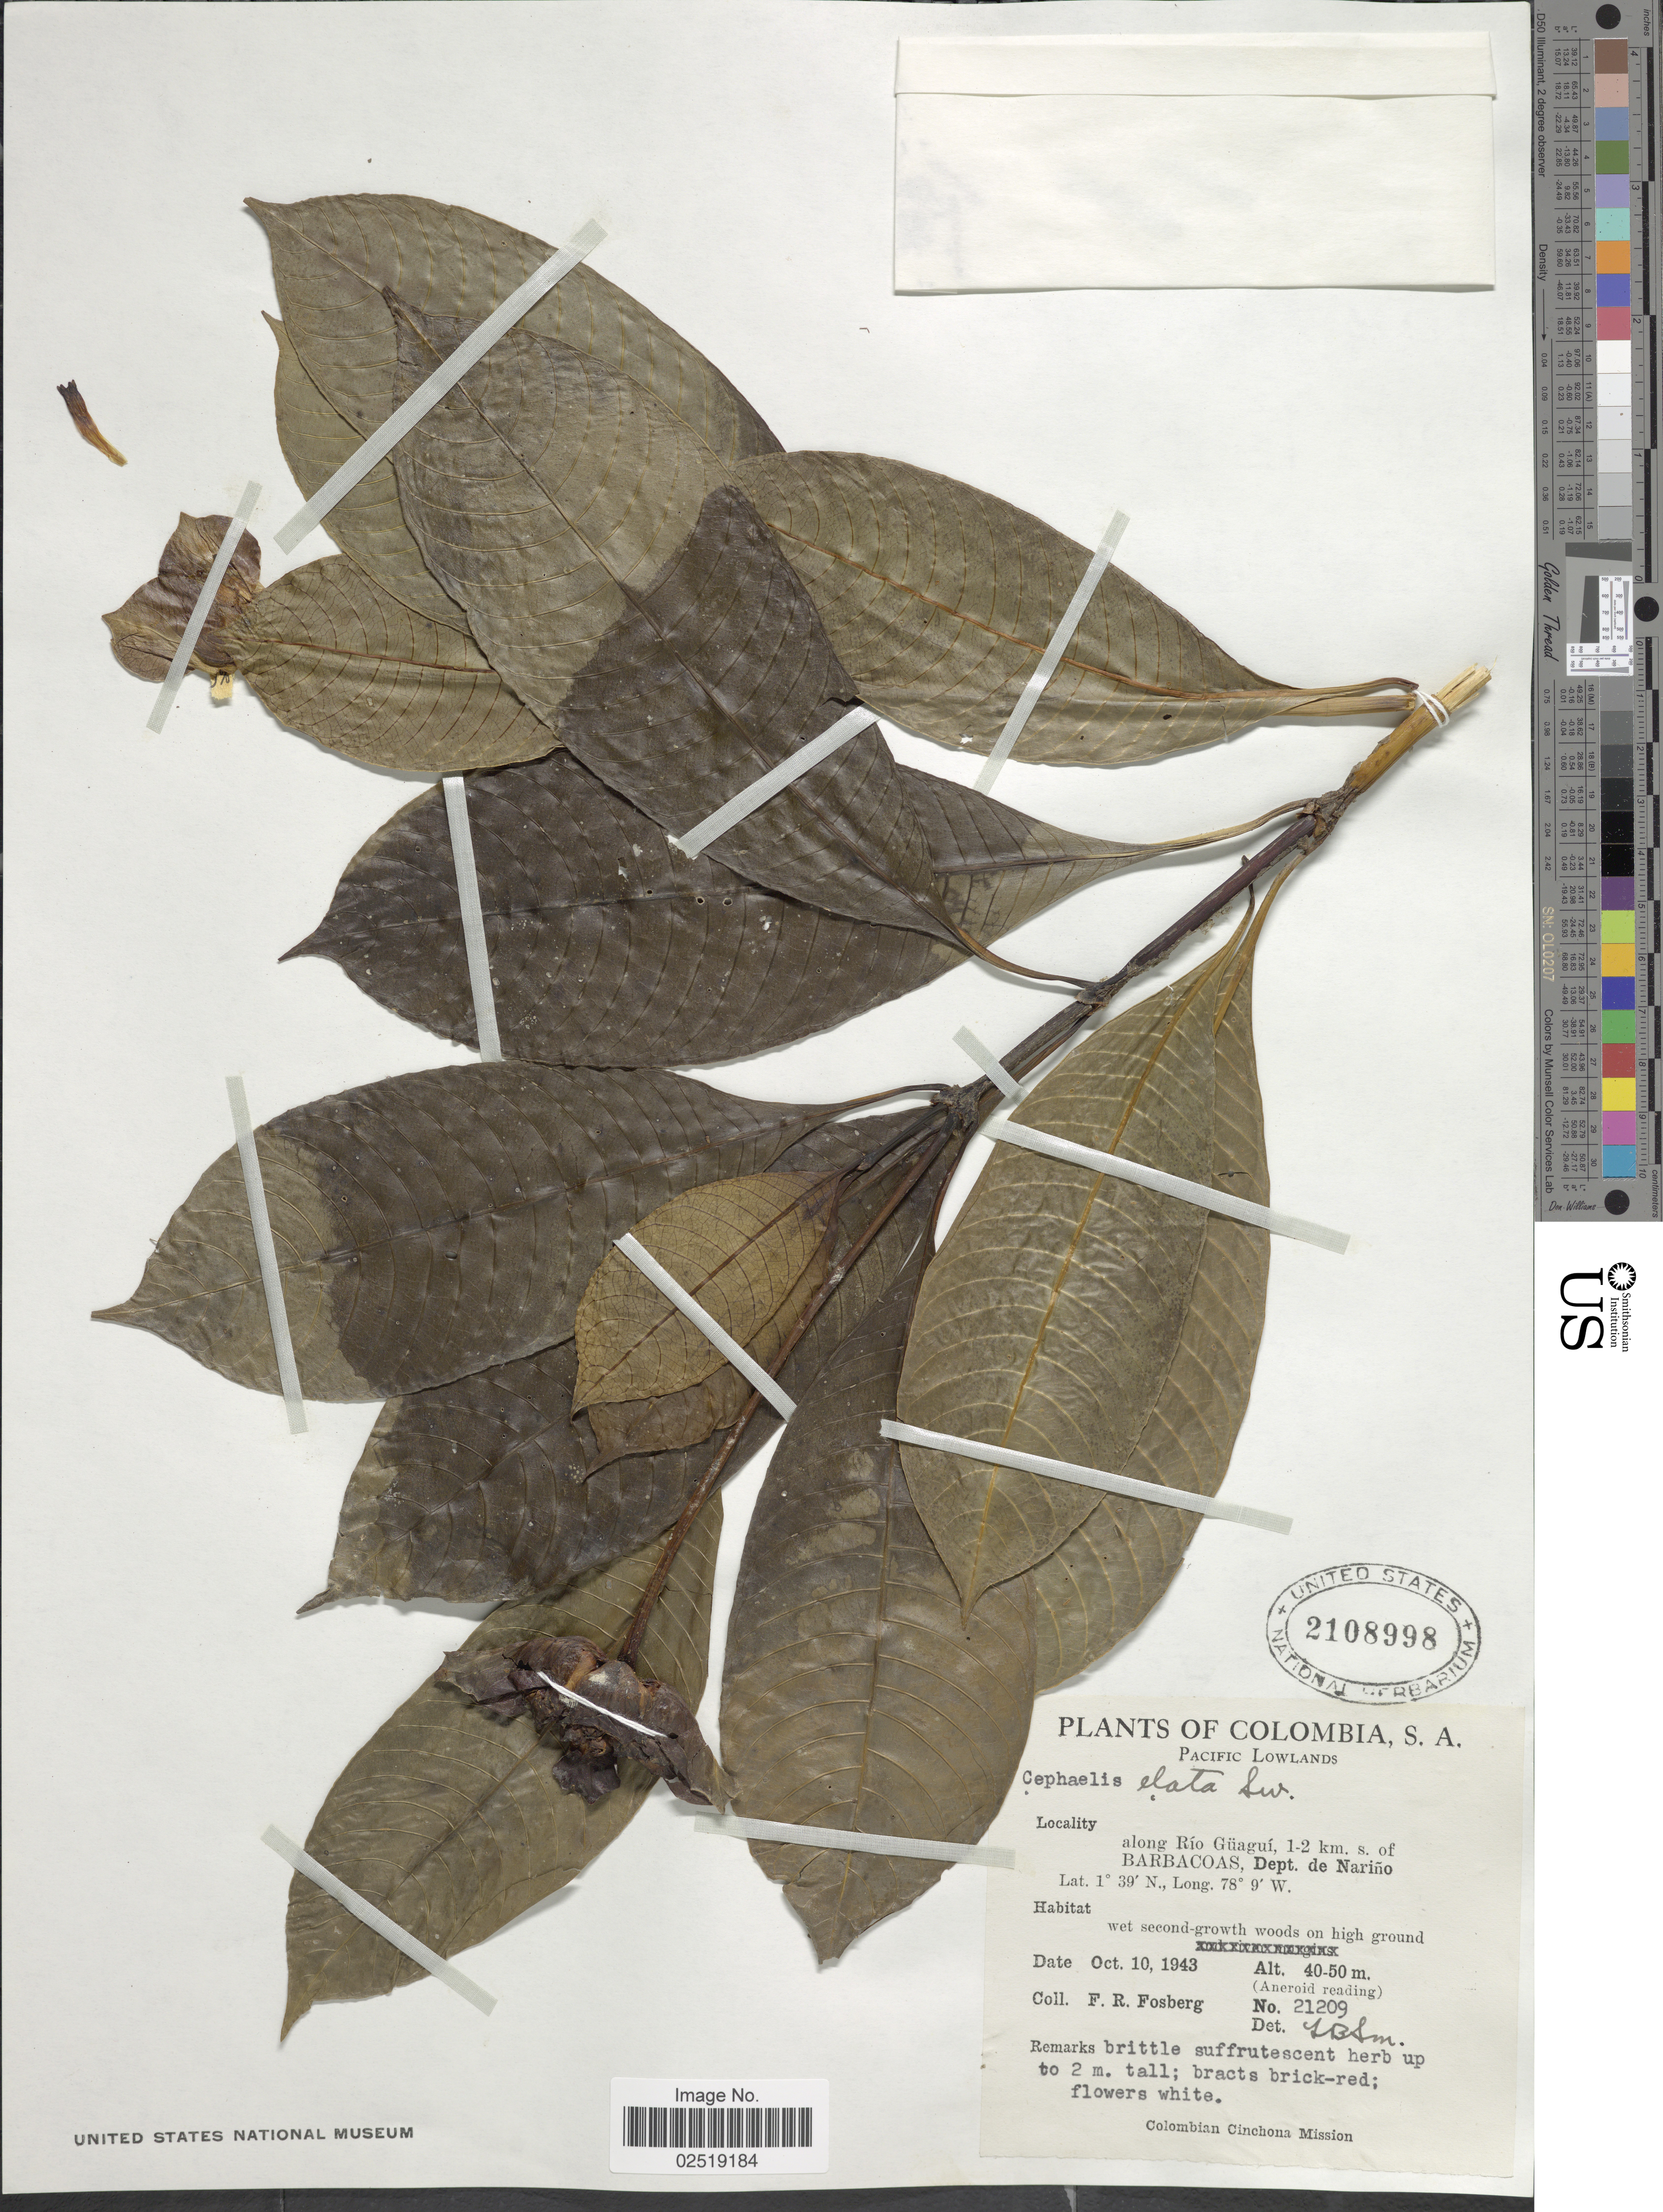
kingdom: Plantae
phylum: Tracheophyta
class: Magnoliopsida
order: Gentianales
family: Rubiaceae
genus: Psychotria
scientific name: Psychotria elata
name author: (Sw.) Hammel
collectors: F. R. Fosberg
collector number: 21209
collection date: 1943-10-10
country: Colombia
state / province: Nariño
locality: Pacific Lowlands. Along Rio Guagui, 1-2 km. s. of Barbacoas, Dept. de Narino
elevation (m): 40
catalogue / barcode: US 2108998